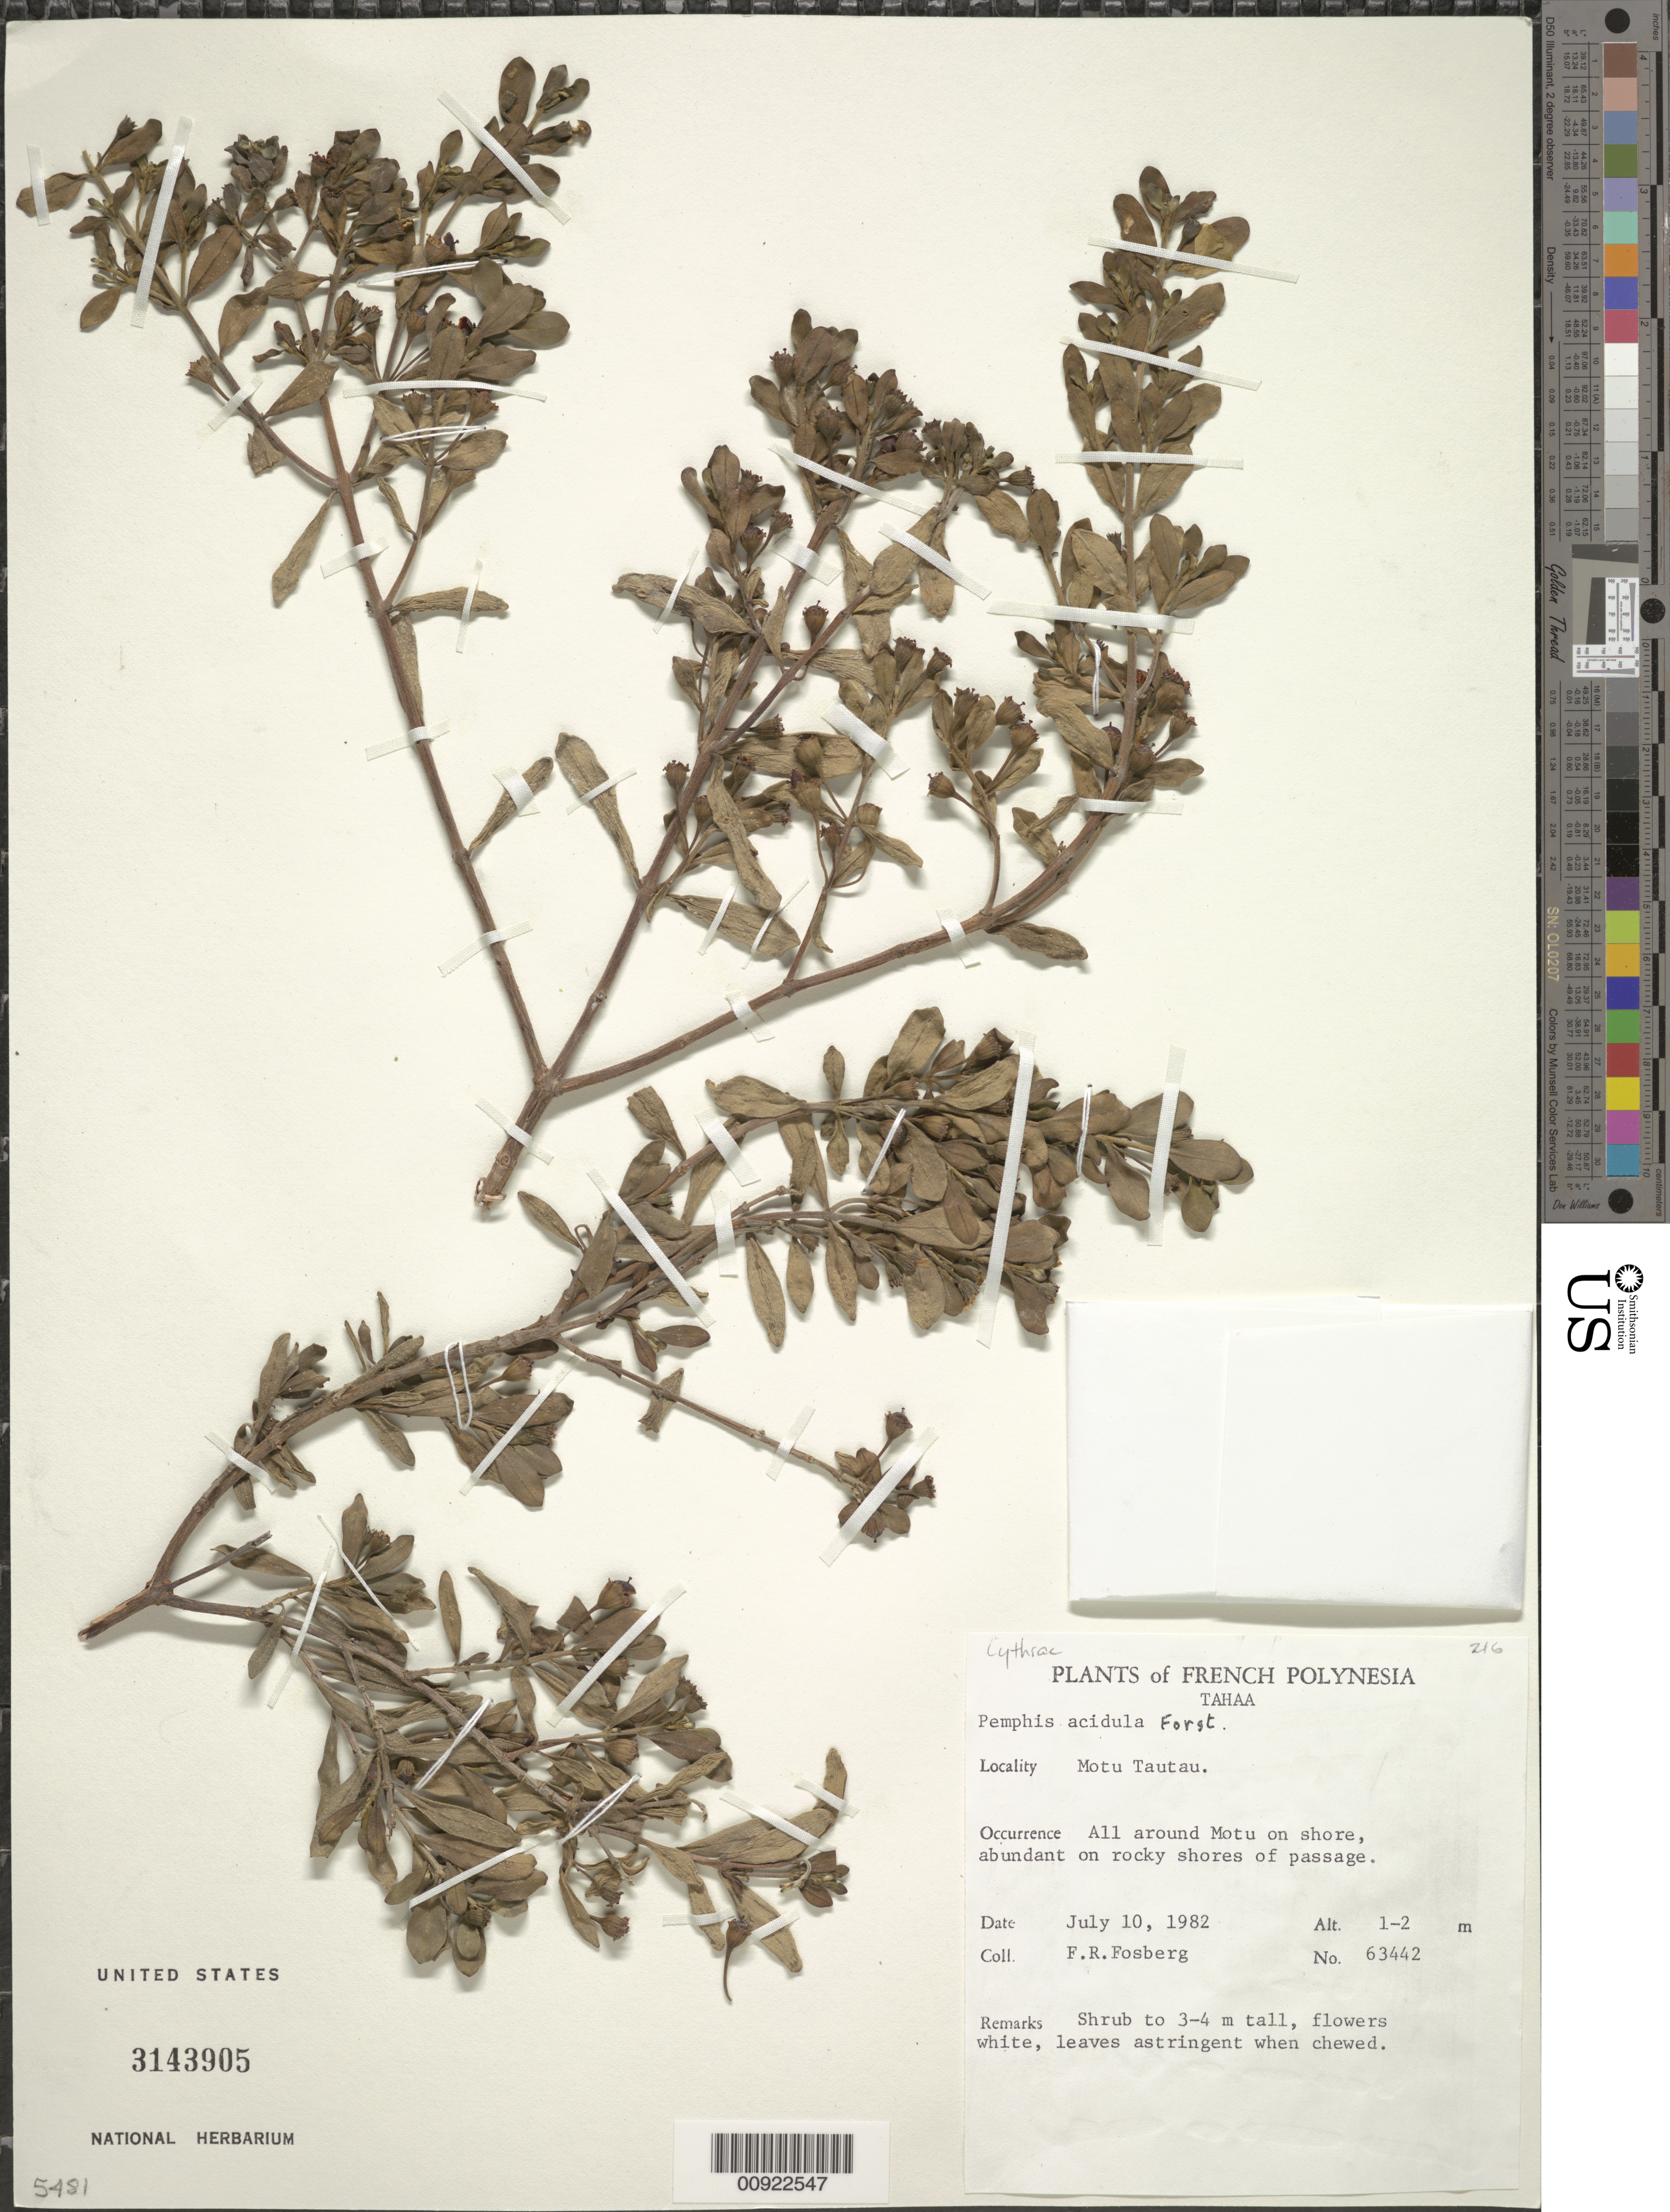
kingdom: Plantae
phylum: Tracheophyta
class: Magnoliopsida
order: Myrtales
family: Lythraceae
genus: Pemphis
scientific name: Pemphis acidula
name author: J.R. Forst. & G. Forst.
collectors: F. R. Fosberg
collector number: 63442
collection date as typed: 10 Jul 1982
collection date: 1982-07-10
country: French Polynesia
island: Tahaa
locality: Motu Tautau.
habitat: Abundant on rocky shores of passage.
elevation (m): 1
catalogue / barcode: US 3143905